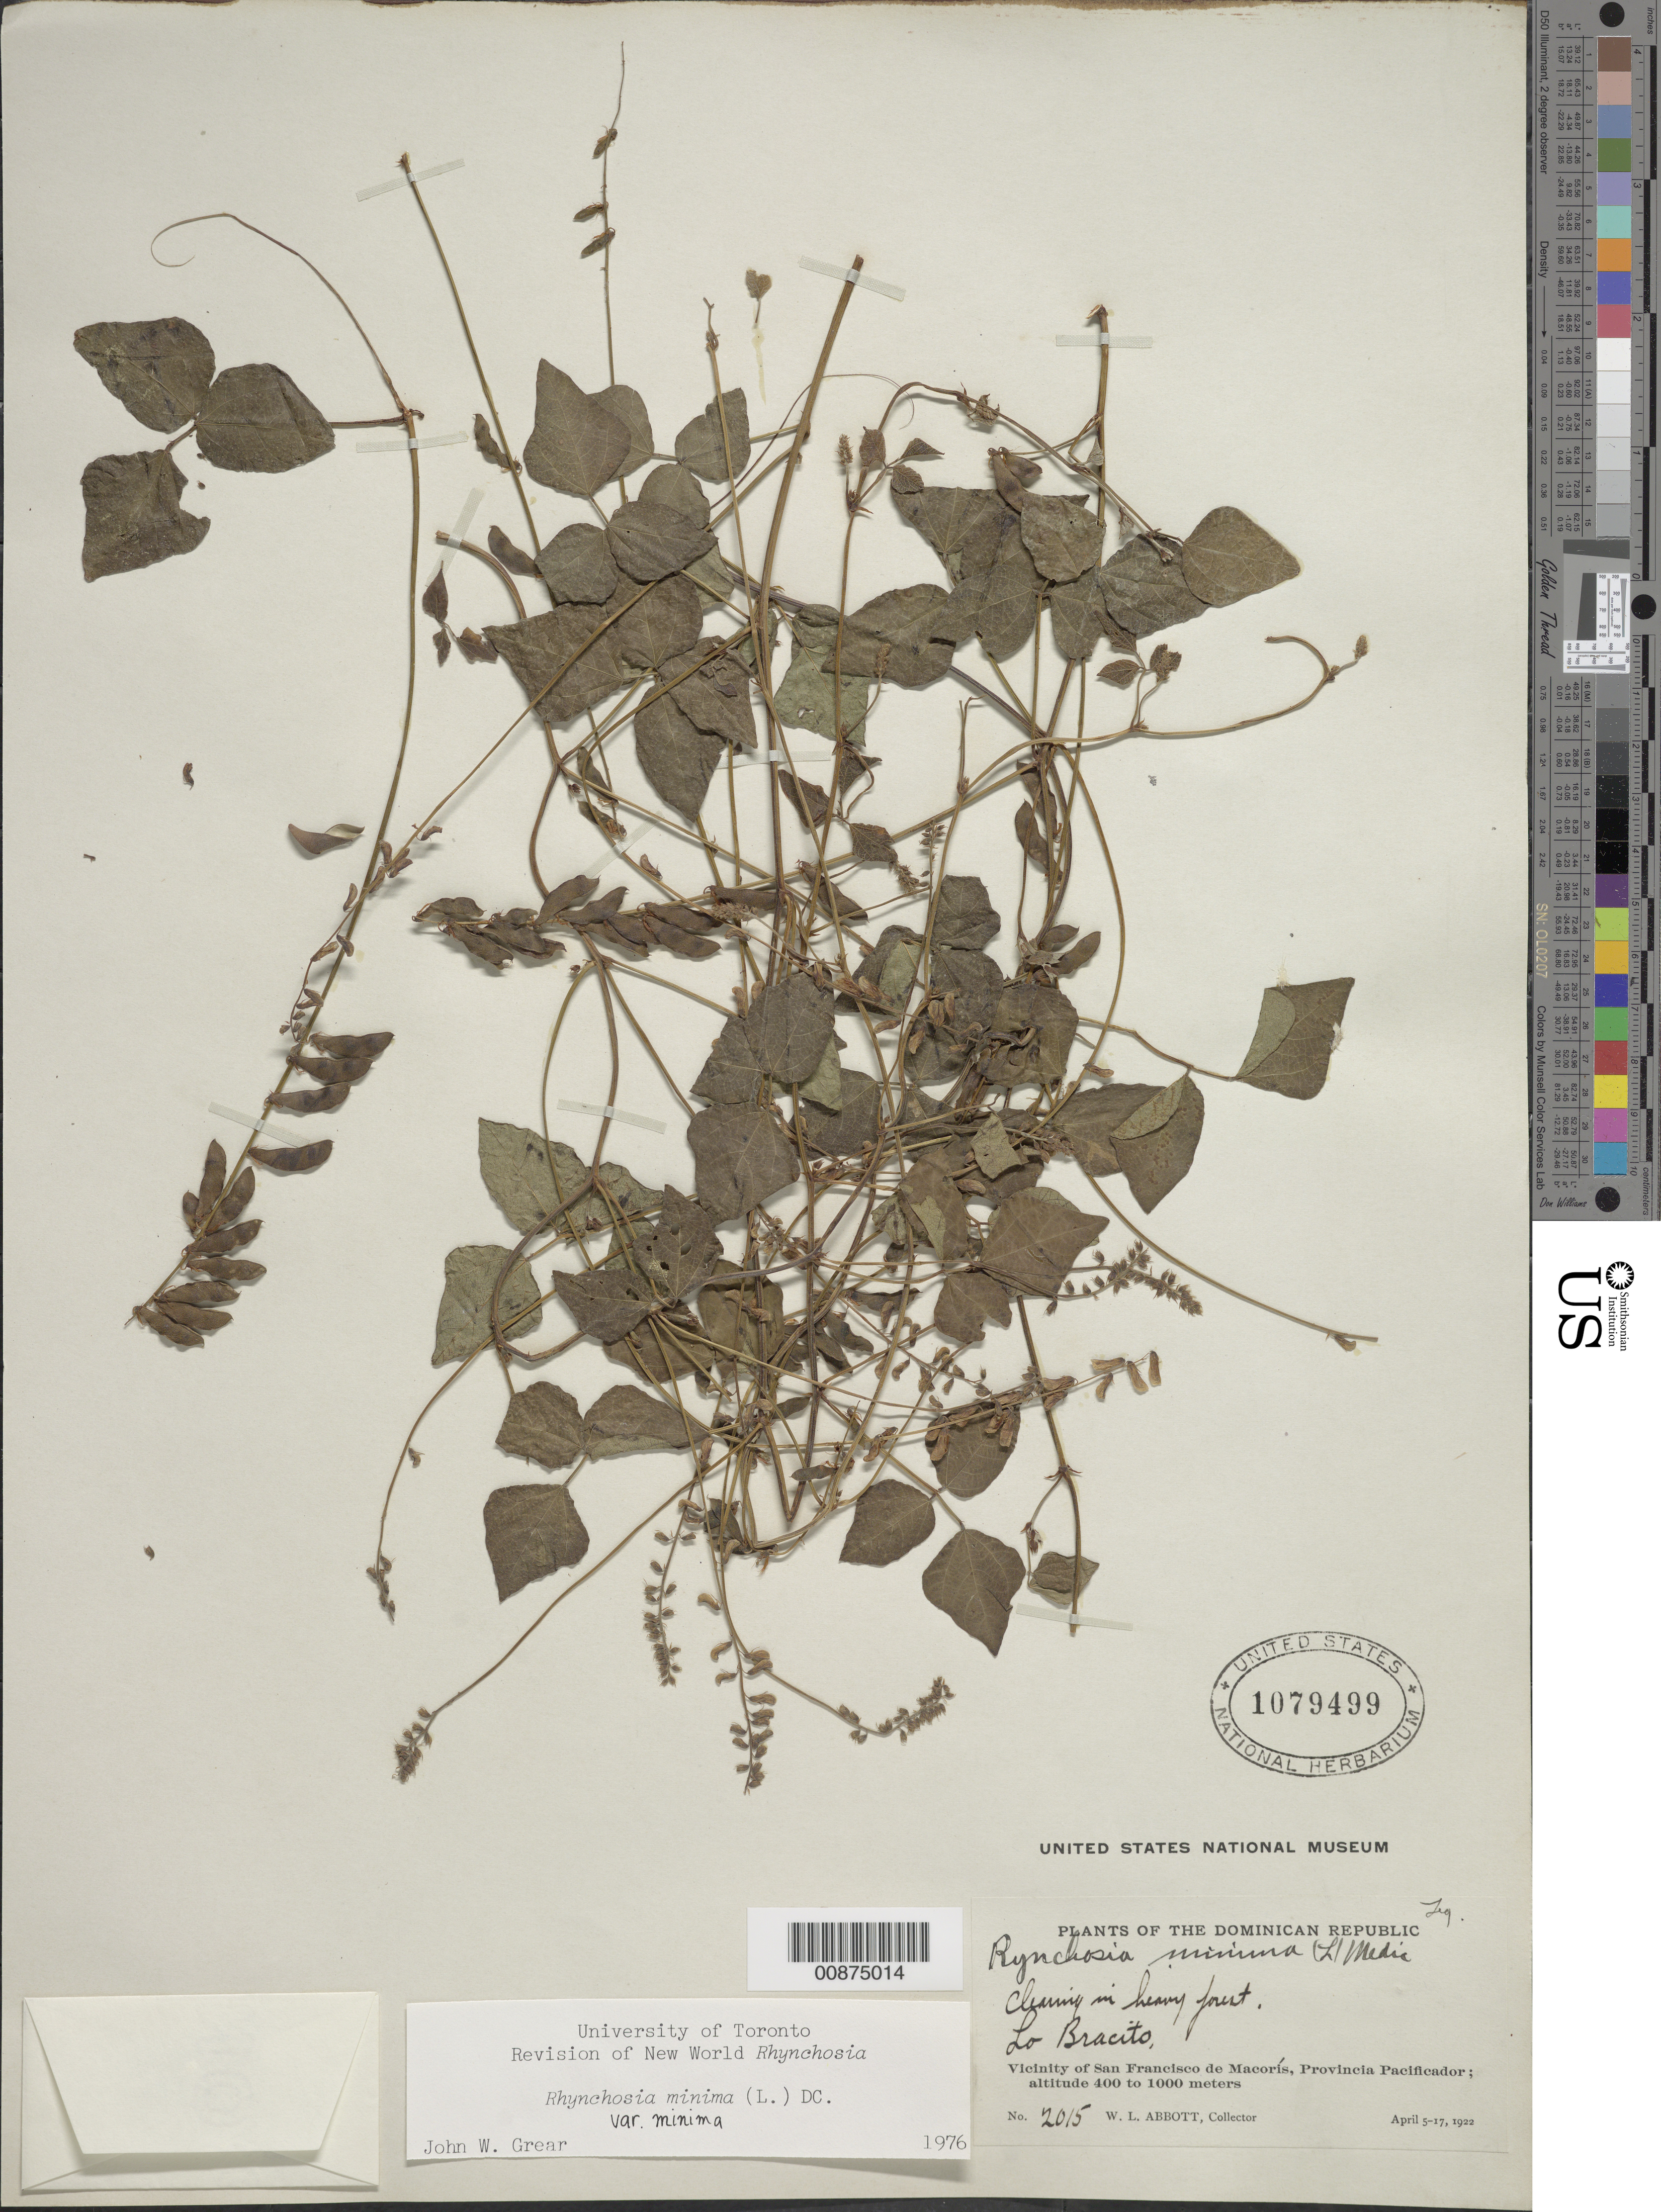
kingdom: Plantae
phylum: Tracheophyta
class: Magnoliopsida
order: Fabales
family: Fabaceae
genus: Rhynchosia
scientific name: Rhynchosia minima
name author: (L.) DC.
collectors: W. L. Abbott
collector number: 2015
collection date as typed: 05 Apr 1922 to 17 Apr 1922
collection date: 1922-04-05/1922-04-17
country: Dominican Republic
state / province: Duarte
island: Hispaniola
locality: Lo Bracito. Vicinity of San Francisco de Macorís. Provincia Pacificador (obsolete).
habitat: Clearing in heavy forest.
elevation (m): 400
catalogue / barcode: US 1079499